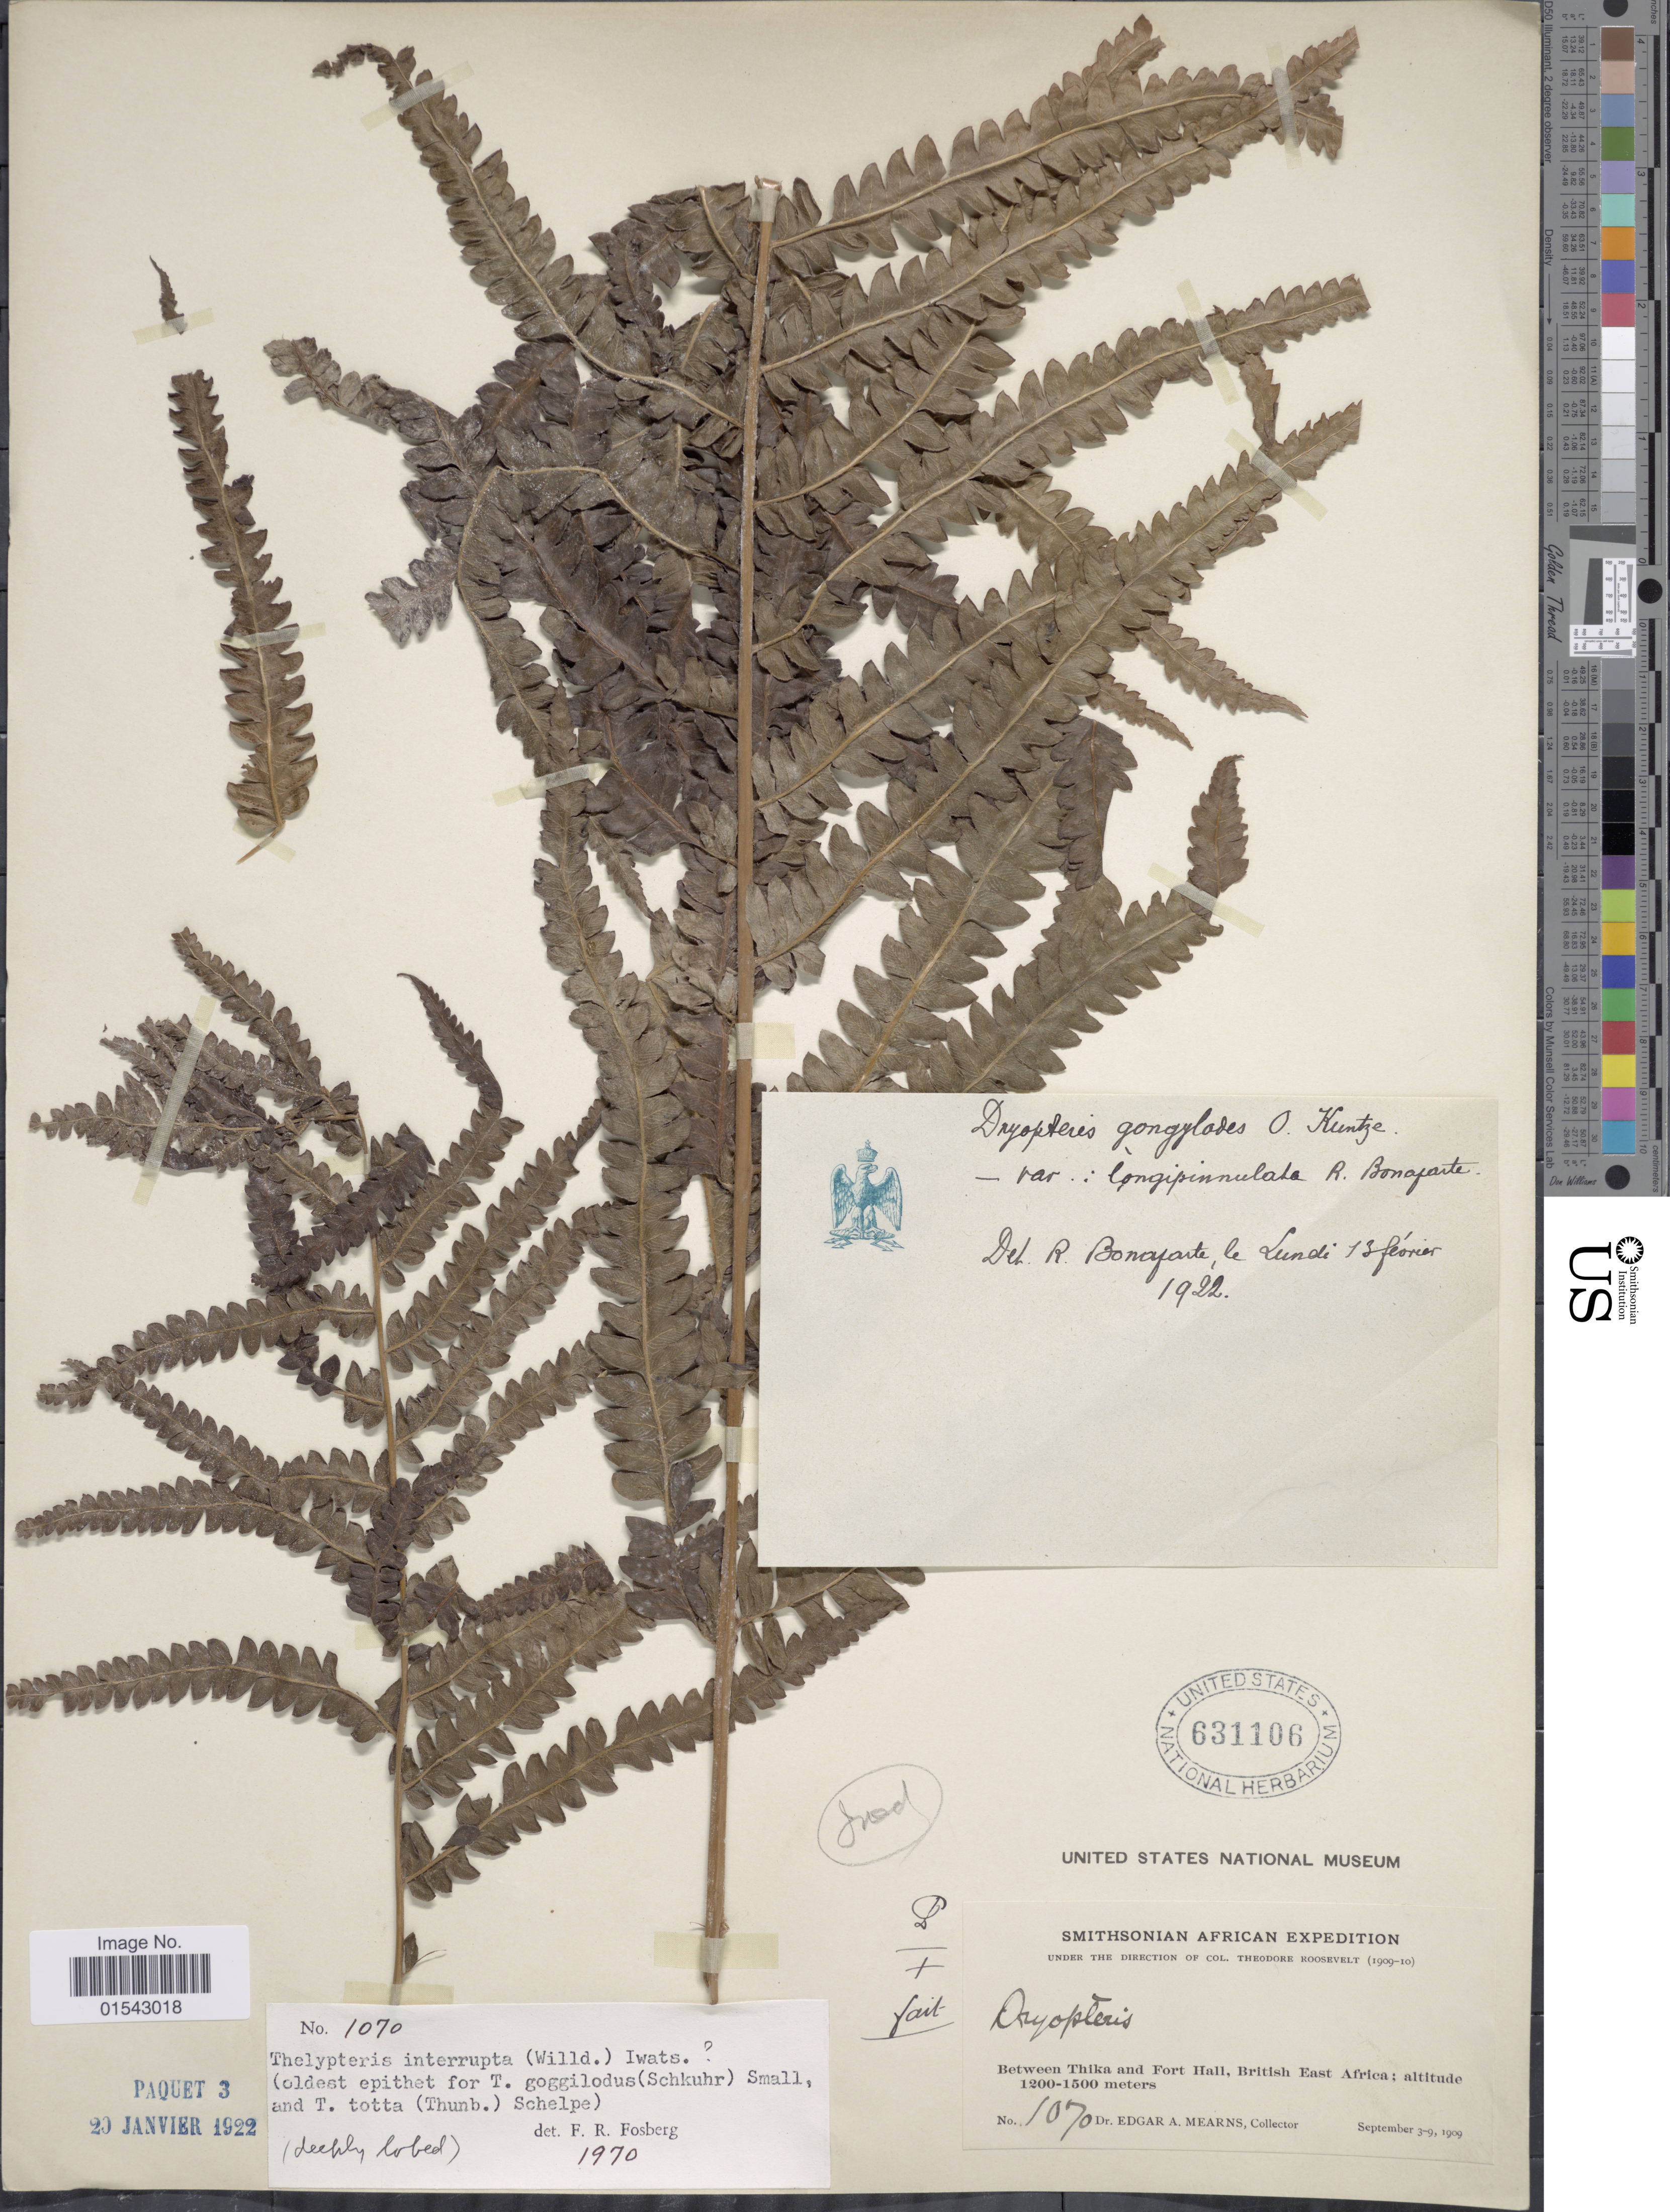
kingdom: Plantae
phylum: Tracheophyta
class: Polypodiopsida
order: Polypodiales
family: Thelypteridaceae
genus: Cyclosorus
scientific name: Cyclosorus interruptus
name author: (Willd.) H. Itô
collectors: E. A. Mearns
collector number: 1070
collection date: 1909-09-03/1909-09-09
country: Kenya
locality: Between Thika and fort Hall, British East Africa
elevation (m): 1200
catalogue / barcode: US 631106